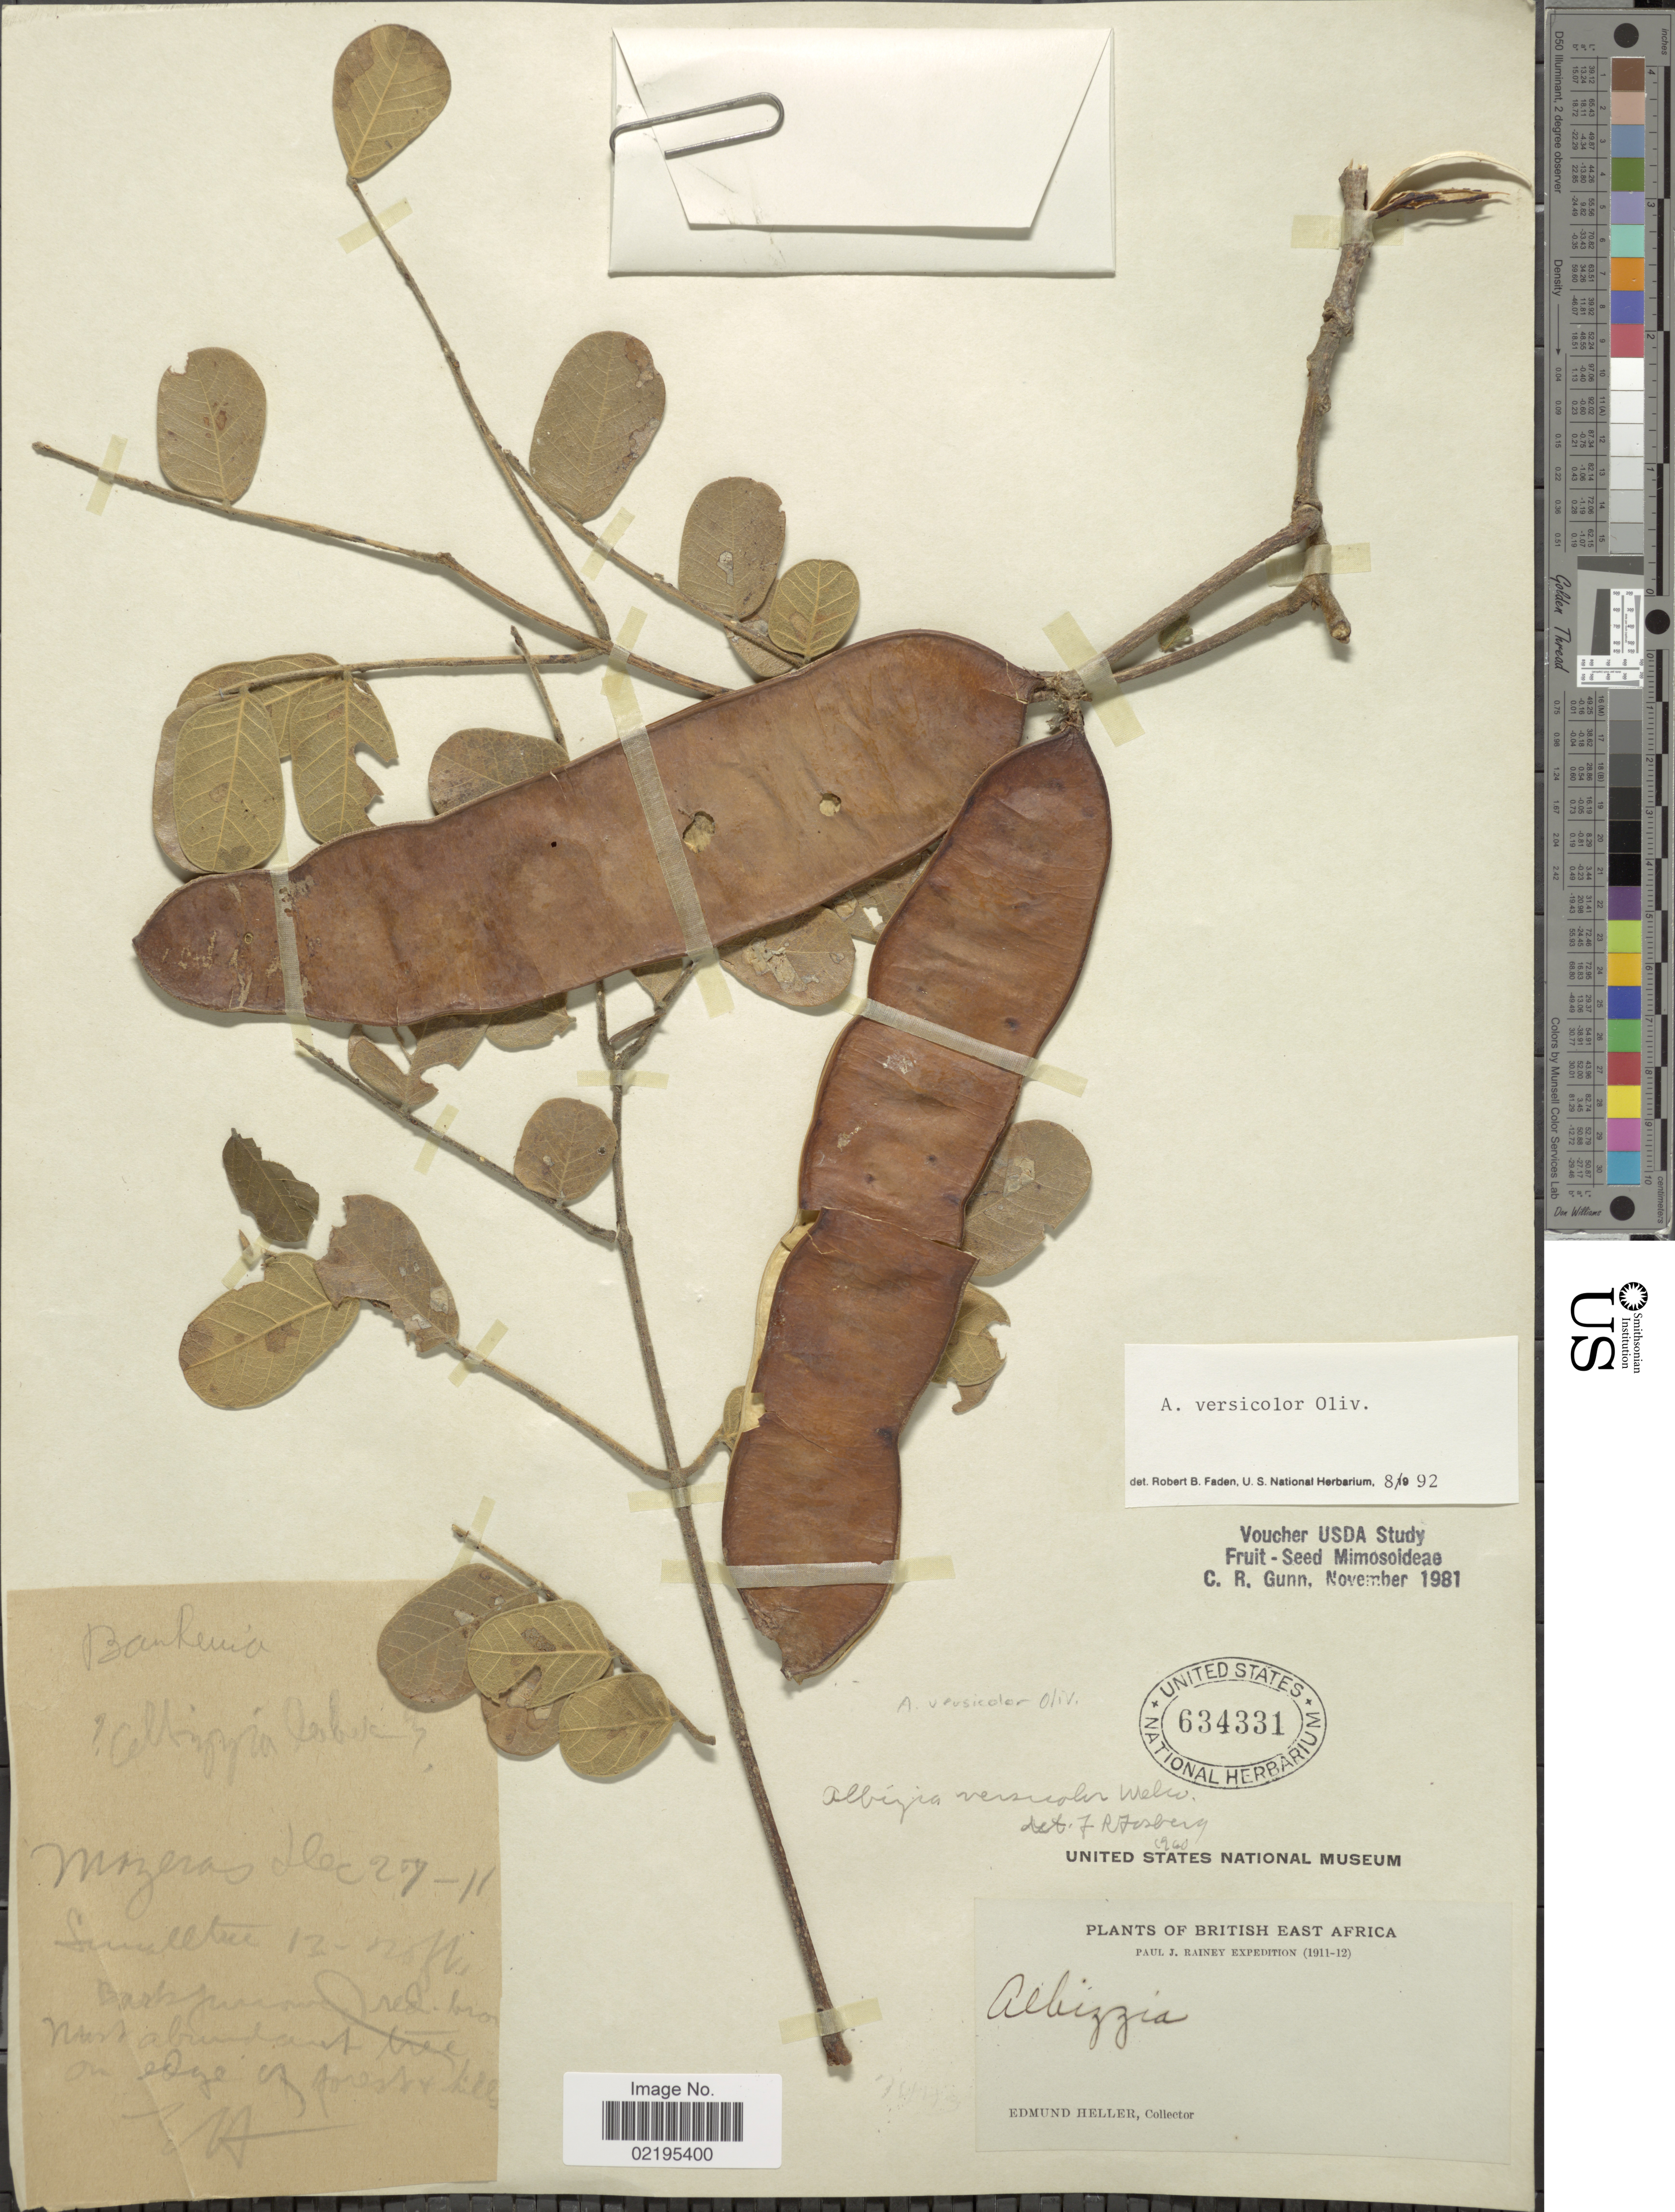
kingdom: Plantae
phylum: Tracheophyta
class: Magnoliopsida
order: Fabales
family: Fabaceae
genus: Albizia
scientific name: Albizia versicolor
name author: Welw. ex Oliv.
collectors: E. Heller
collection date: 1911-12-27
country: Kenya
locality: British East Africa, Mazeras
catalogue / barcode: US 634331